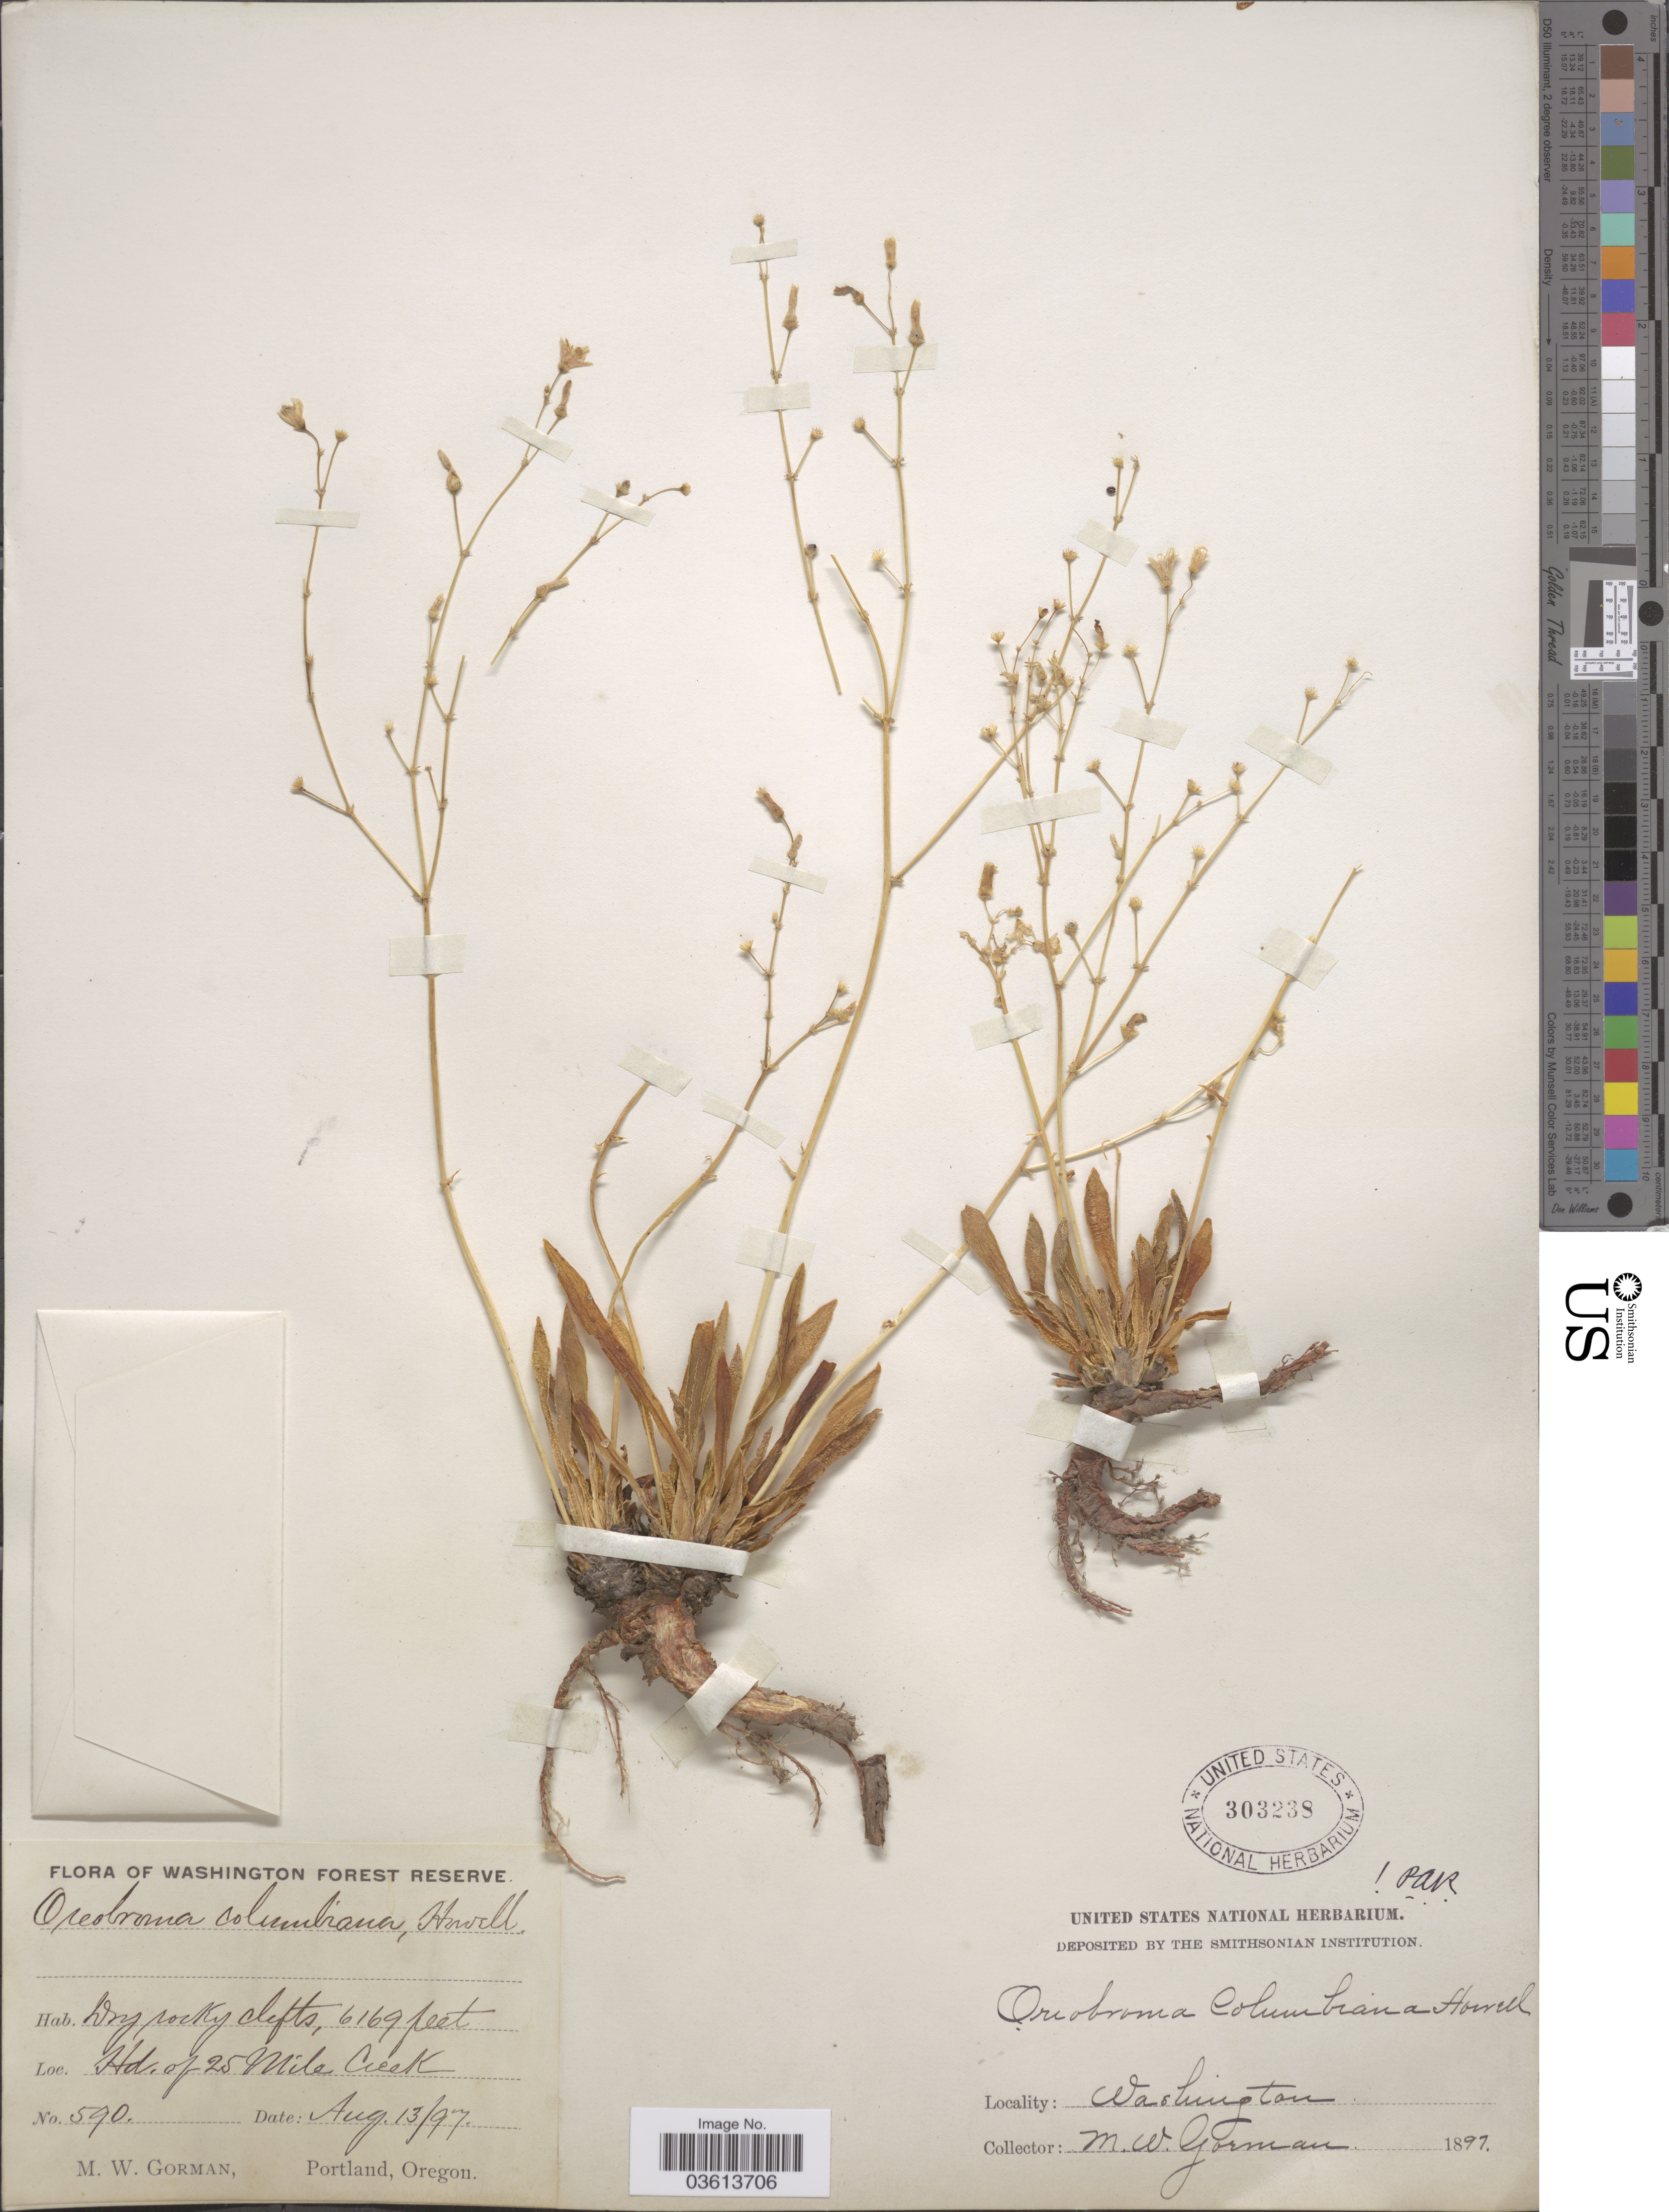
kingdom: Plantae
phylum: Tracheophyta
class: Magnoliopsida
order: Caryophyllales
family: Montiaceae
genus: Lewisia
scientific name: Lewisia columbiana var. columbiana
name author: (Howell ex A. Gray) B.L. Rob.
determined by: Strong, Mark T., (BOT), Smithsonian Institution - National Museum of Natural History (UNITED STATES)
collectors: M. W. Gorman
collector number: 590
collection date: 1897-08-13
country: United States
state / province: Washington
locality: Washington Forest Reserve. Hd. of 25 Mile Creek.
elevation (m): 1880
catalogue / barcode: US 303238